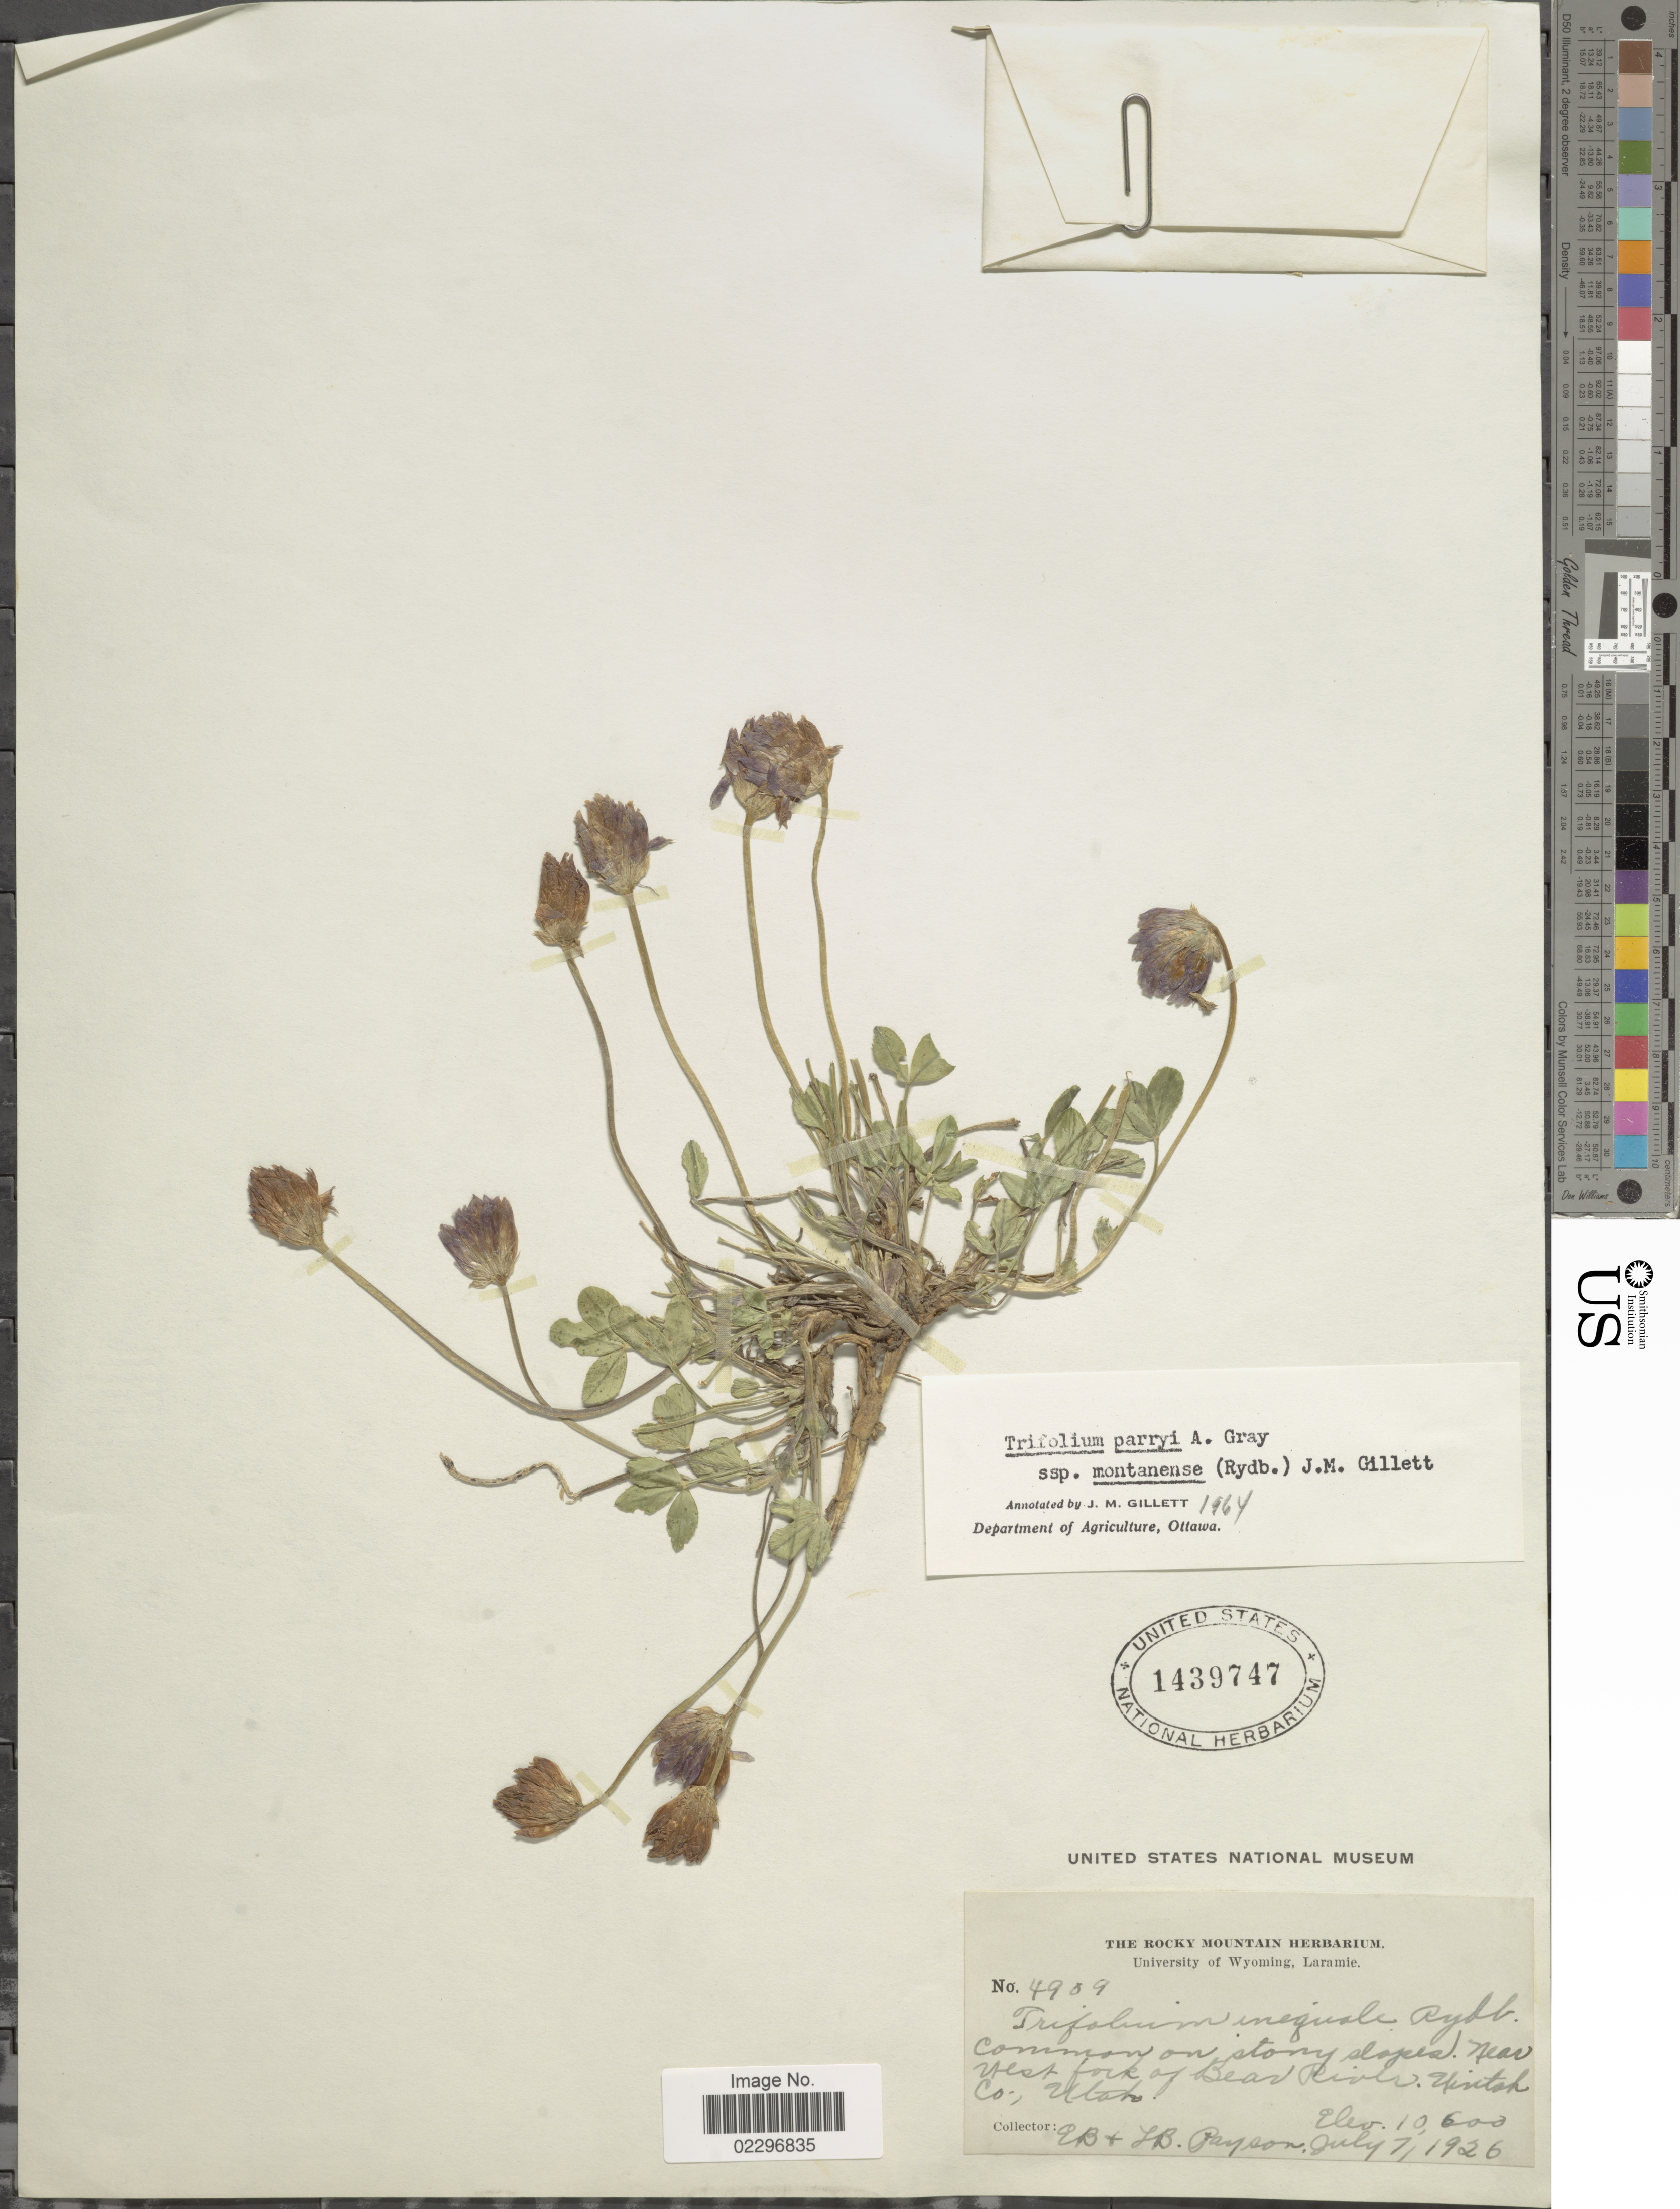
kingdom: Plantae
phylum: Tracheophyta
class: Magnoliopsida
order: Fabales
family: Fabaceae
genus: Trifolium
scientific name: Trifolium inaequale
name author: Rydb.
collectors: E. B. Payson & L. Payson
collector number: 4959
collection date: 1926-07-07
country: United States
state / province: Utah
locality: Common on stony slopes. Near Nest fork of Bear River, Uintah Co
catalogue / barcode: US 1439747